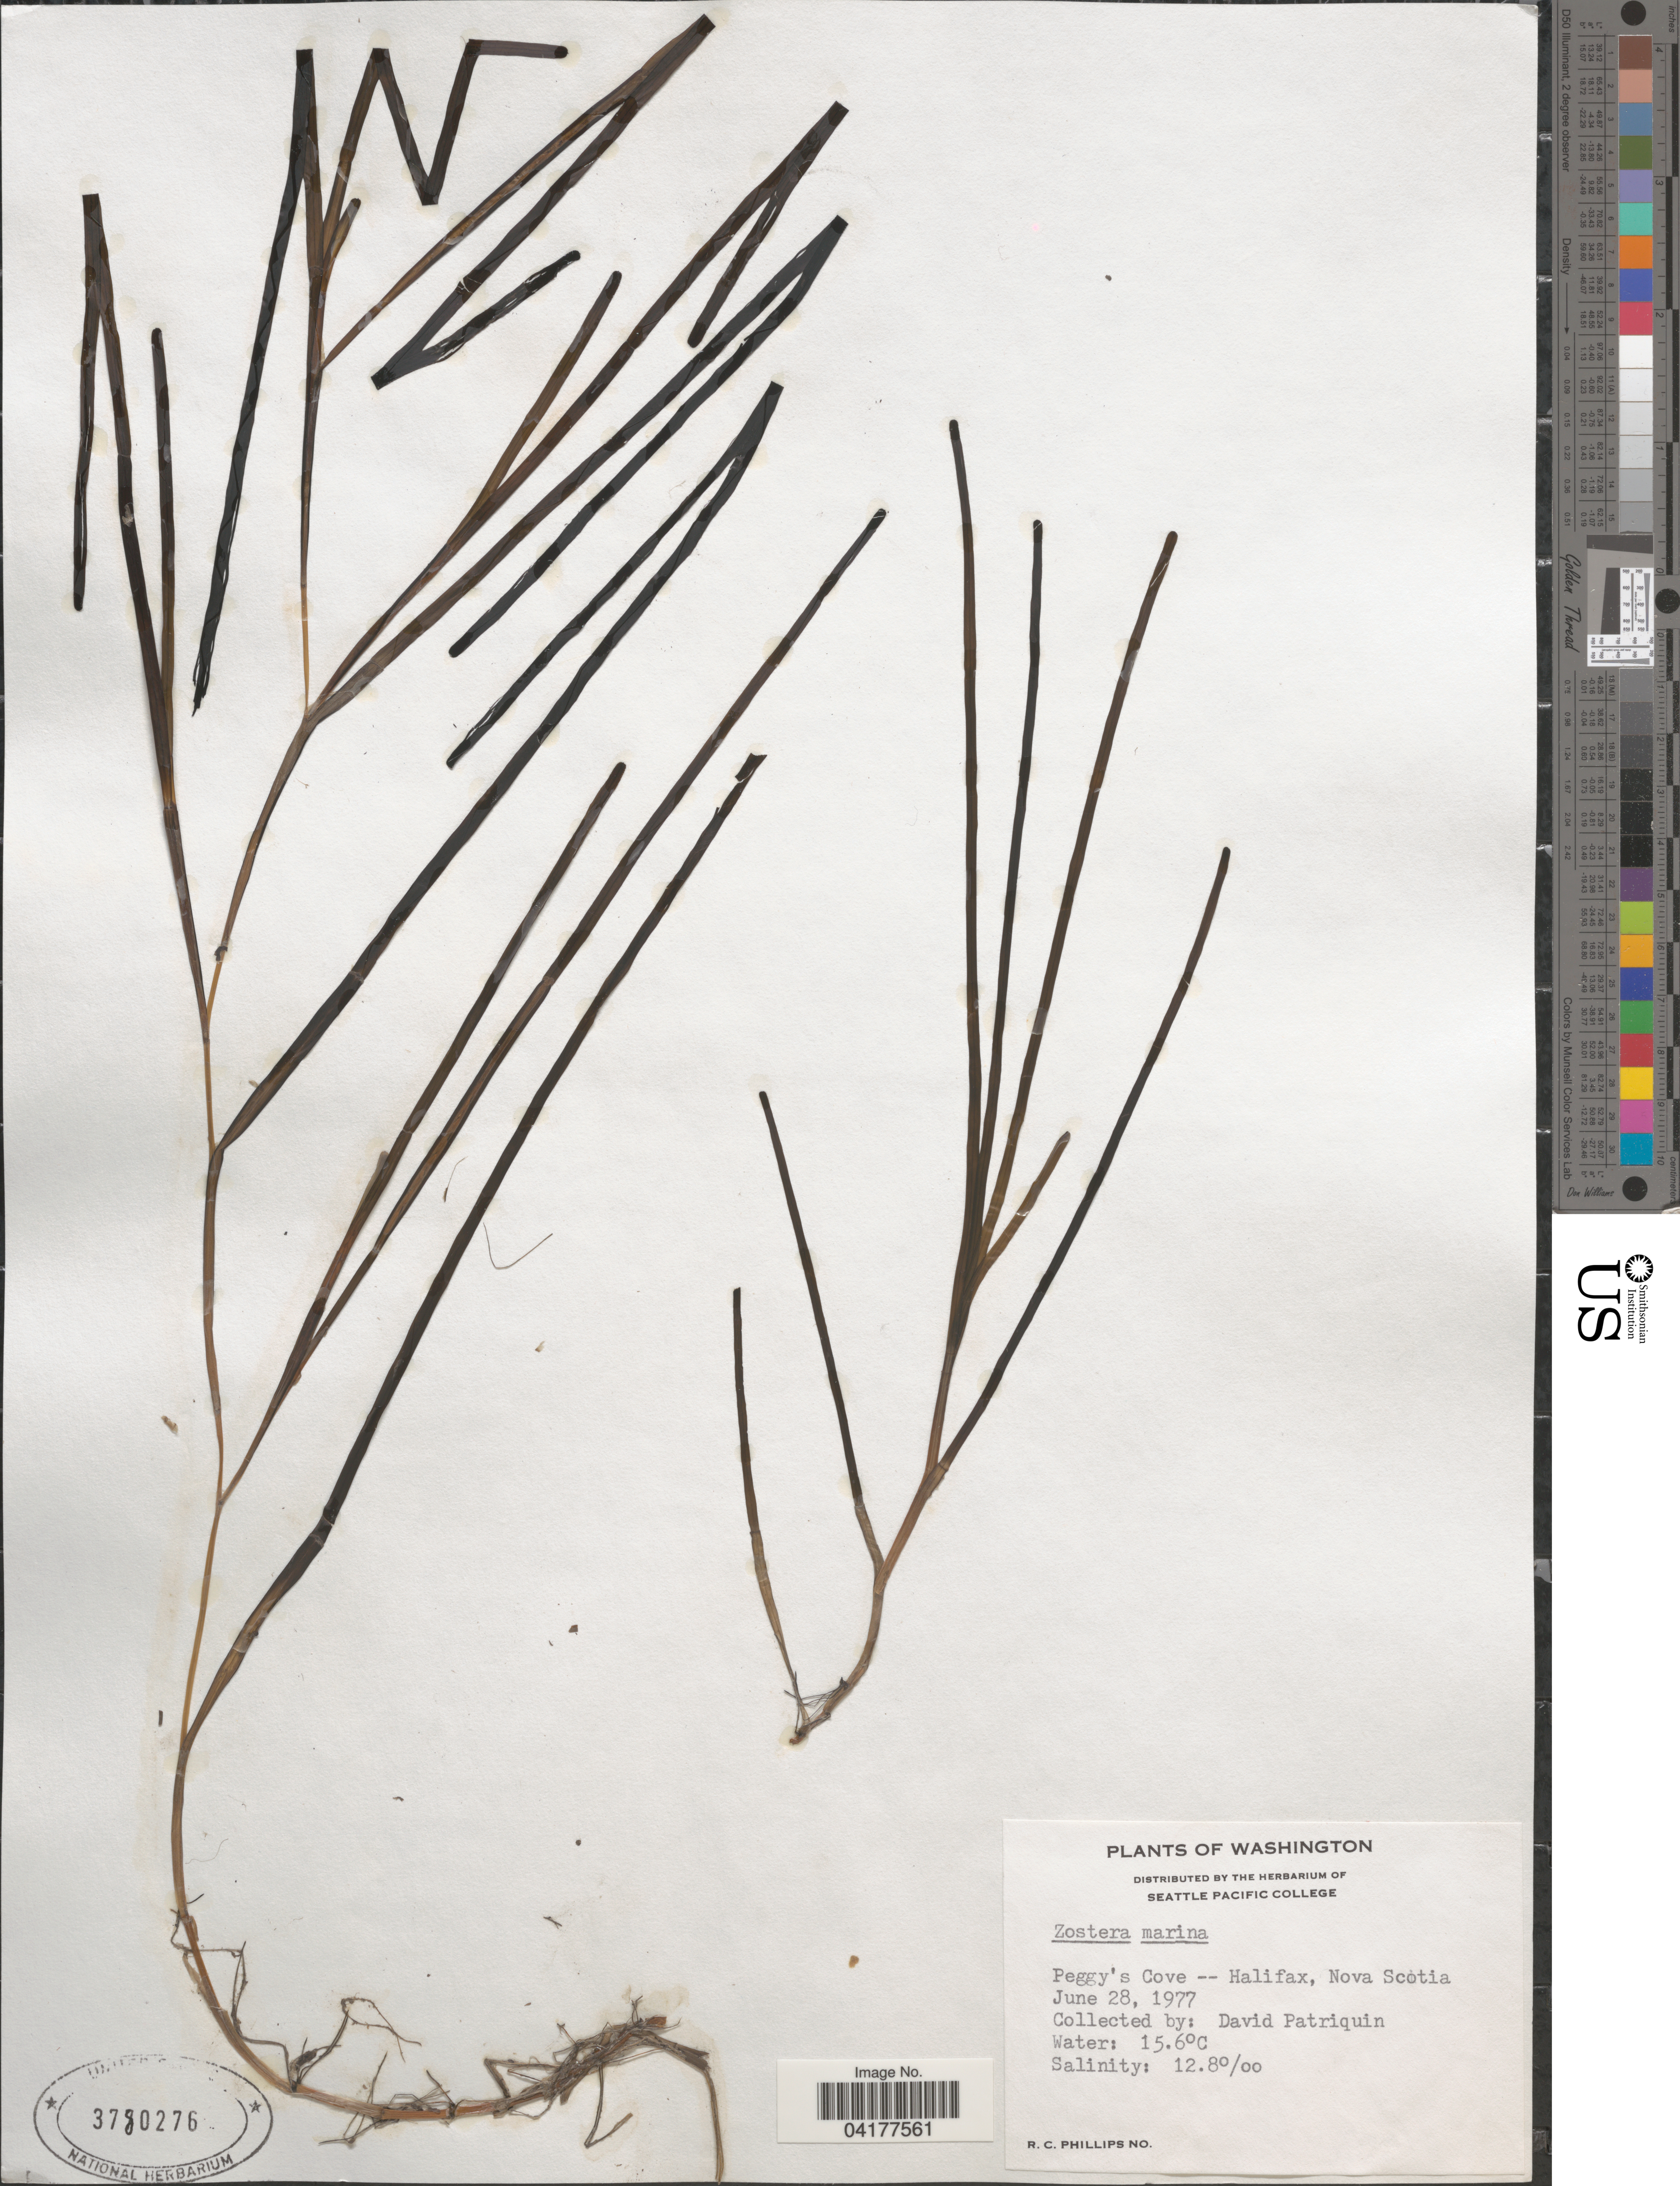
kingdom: Plantae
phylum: Tracheophyta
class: Liliopsida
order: Alismatales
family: Zosteraceae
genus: Zostera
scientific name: Zostera marina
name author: L.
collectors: D. Patriquin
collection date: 1977-06-28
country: Canada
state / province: Nova Scotia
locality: Peggy's Cove -- Halifax.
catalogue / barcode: US 3780276